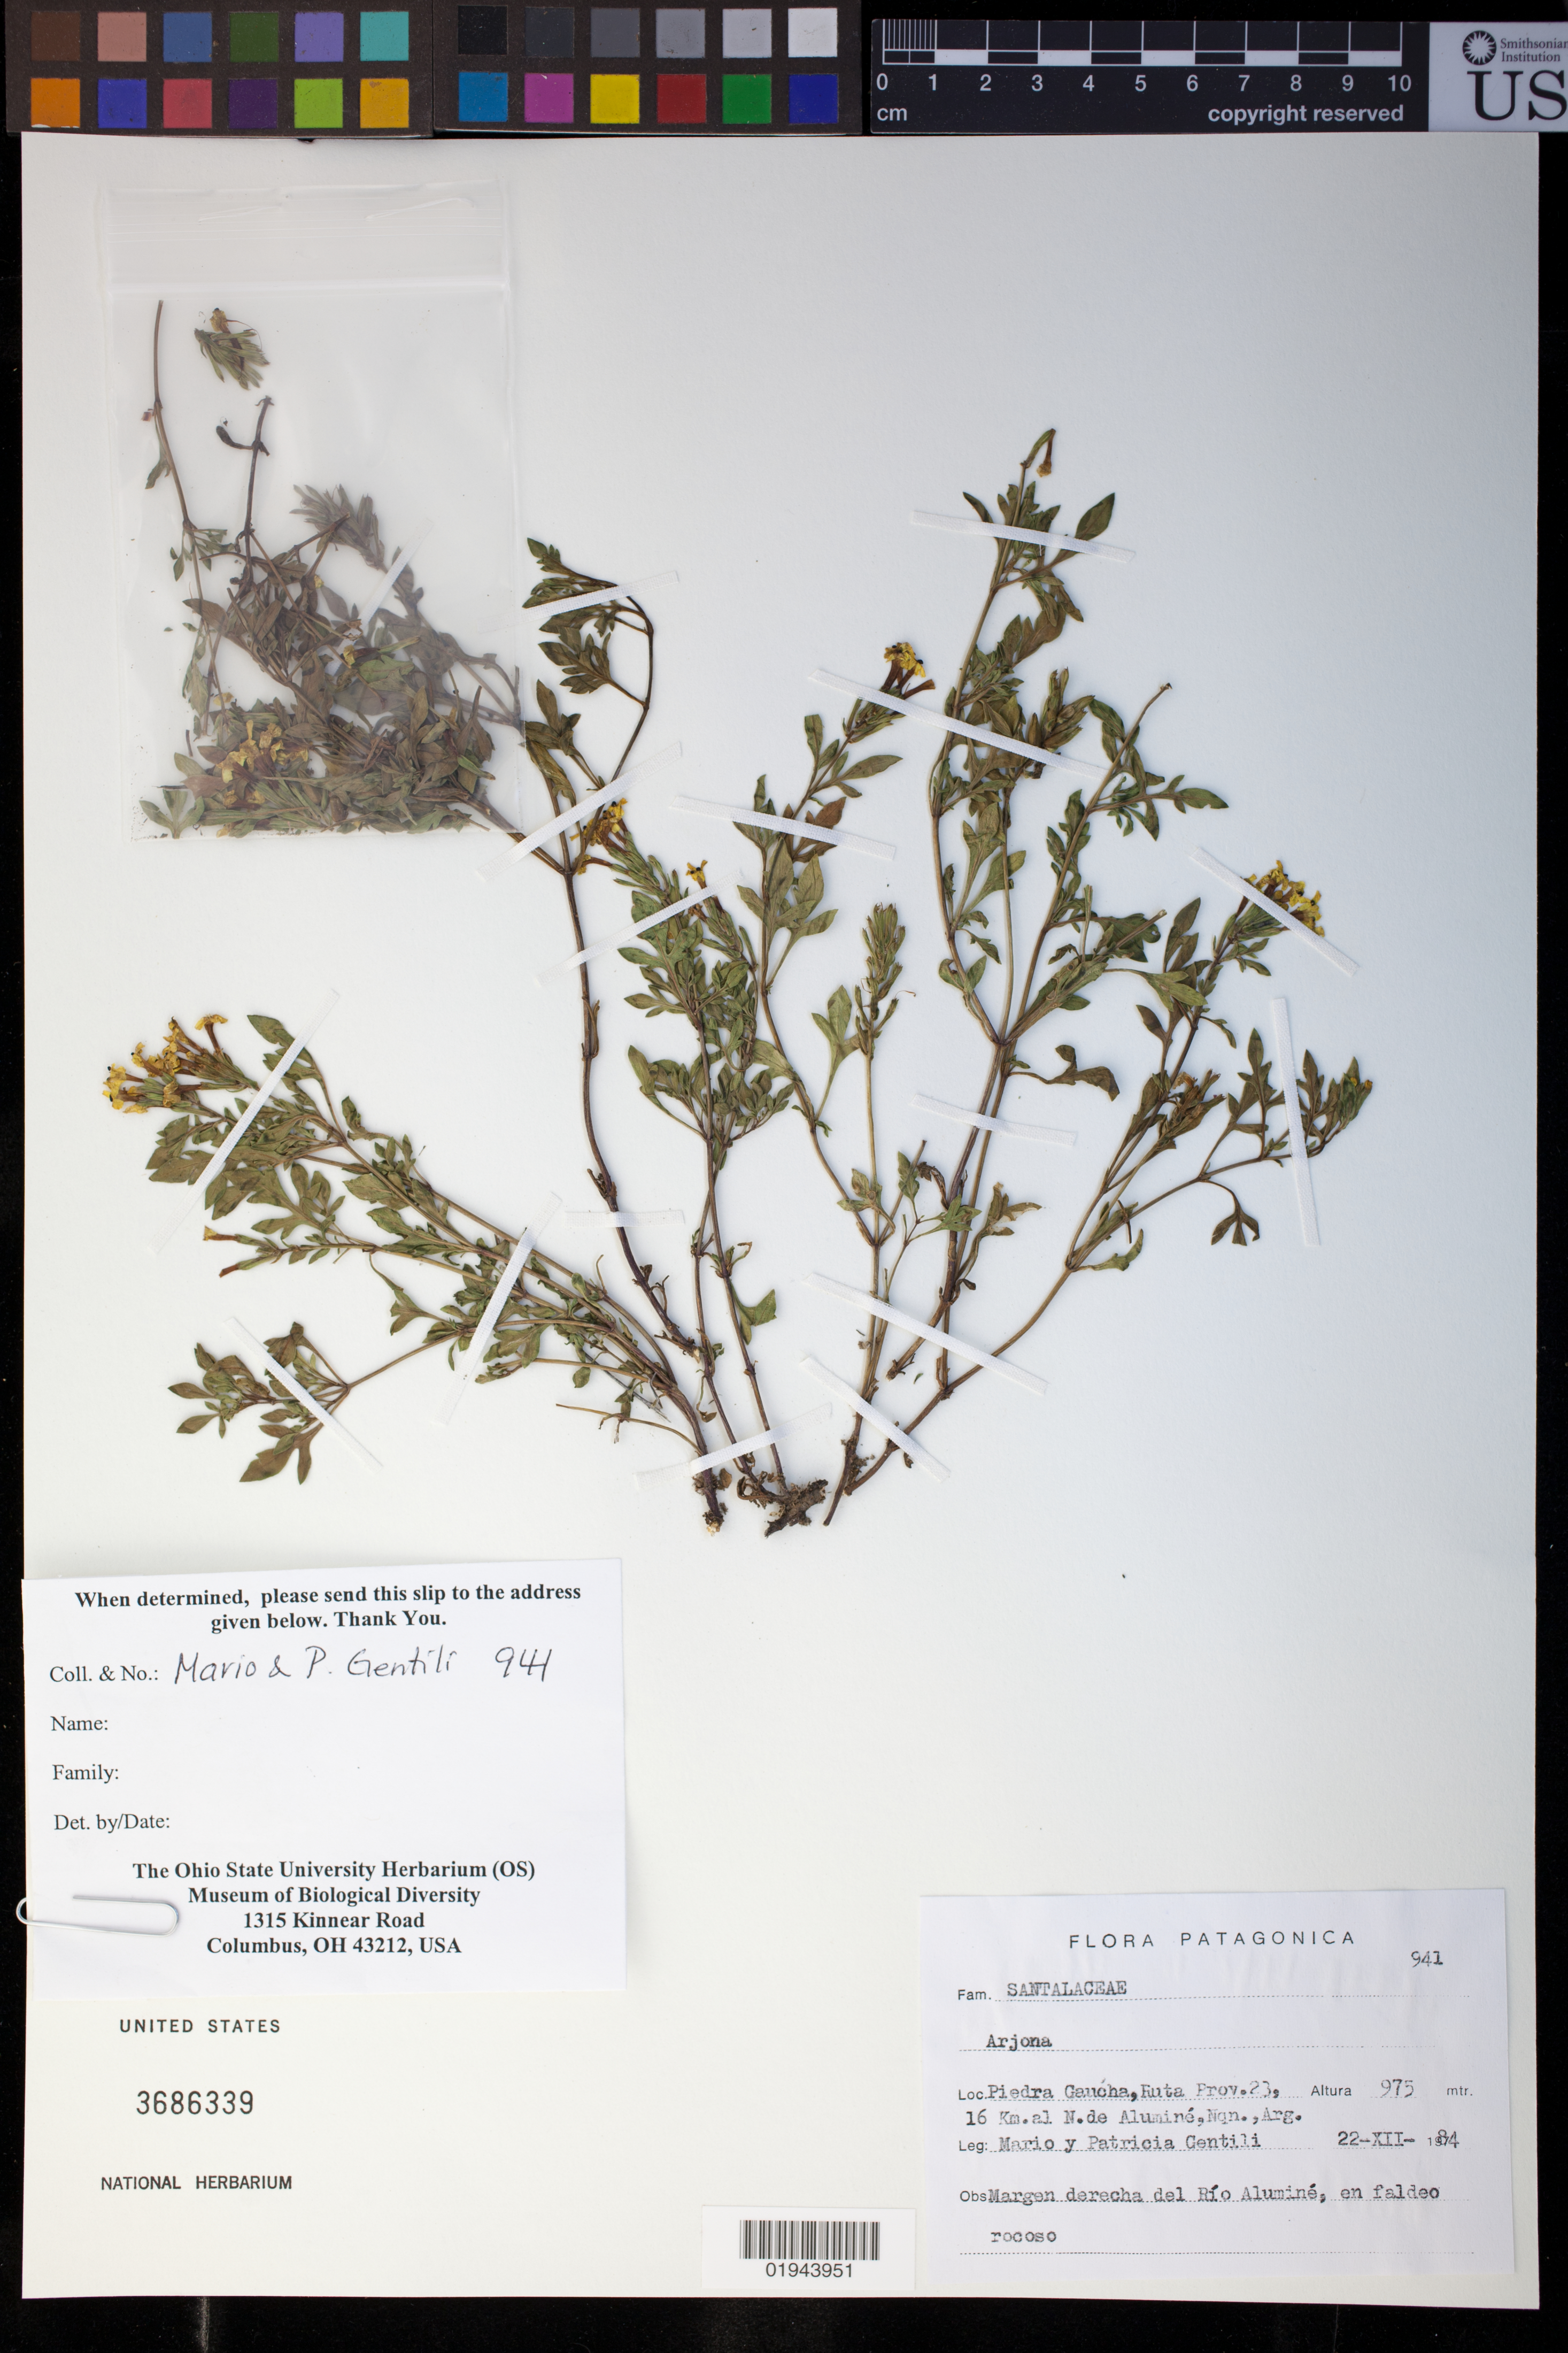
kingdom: Plantae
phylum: Tracheophyta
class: Magnoliopsida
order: Santalales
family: Schoepfiaceae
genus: Arjona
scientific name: Arjona sp.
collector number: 941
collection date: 1984-12-22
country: Argentina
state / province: Neuquen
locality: Piedra Gaucha, Ruta Prov. 23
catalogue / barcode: US 3686339